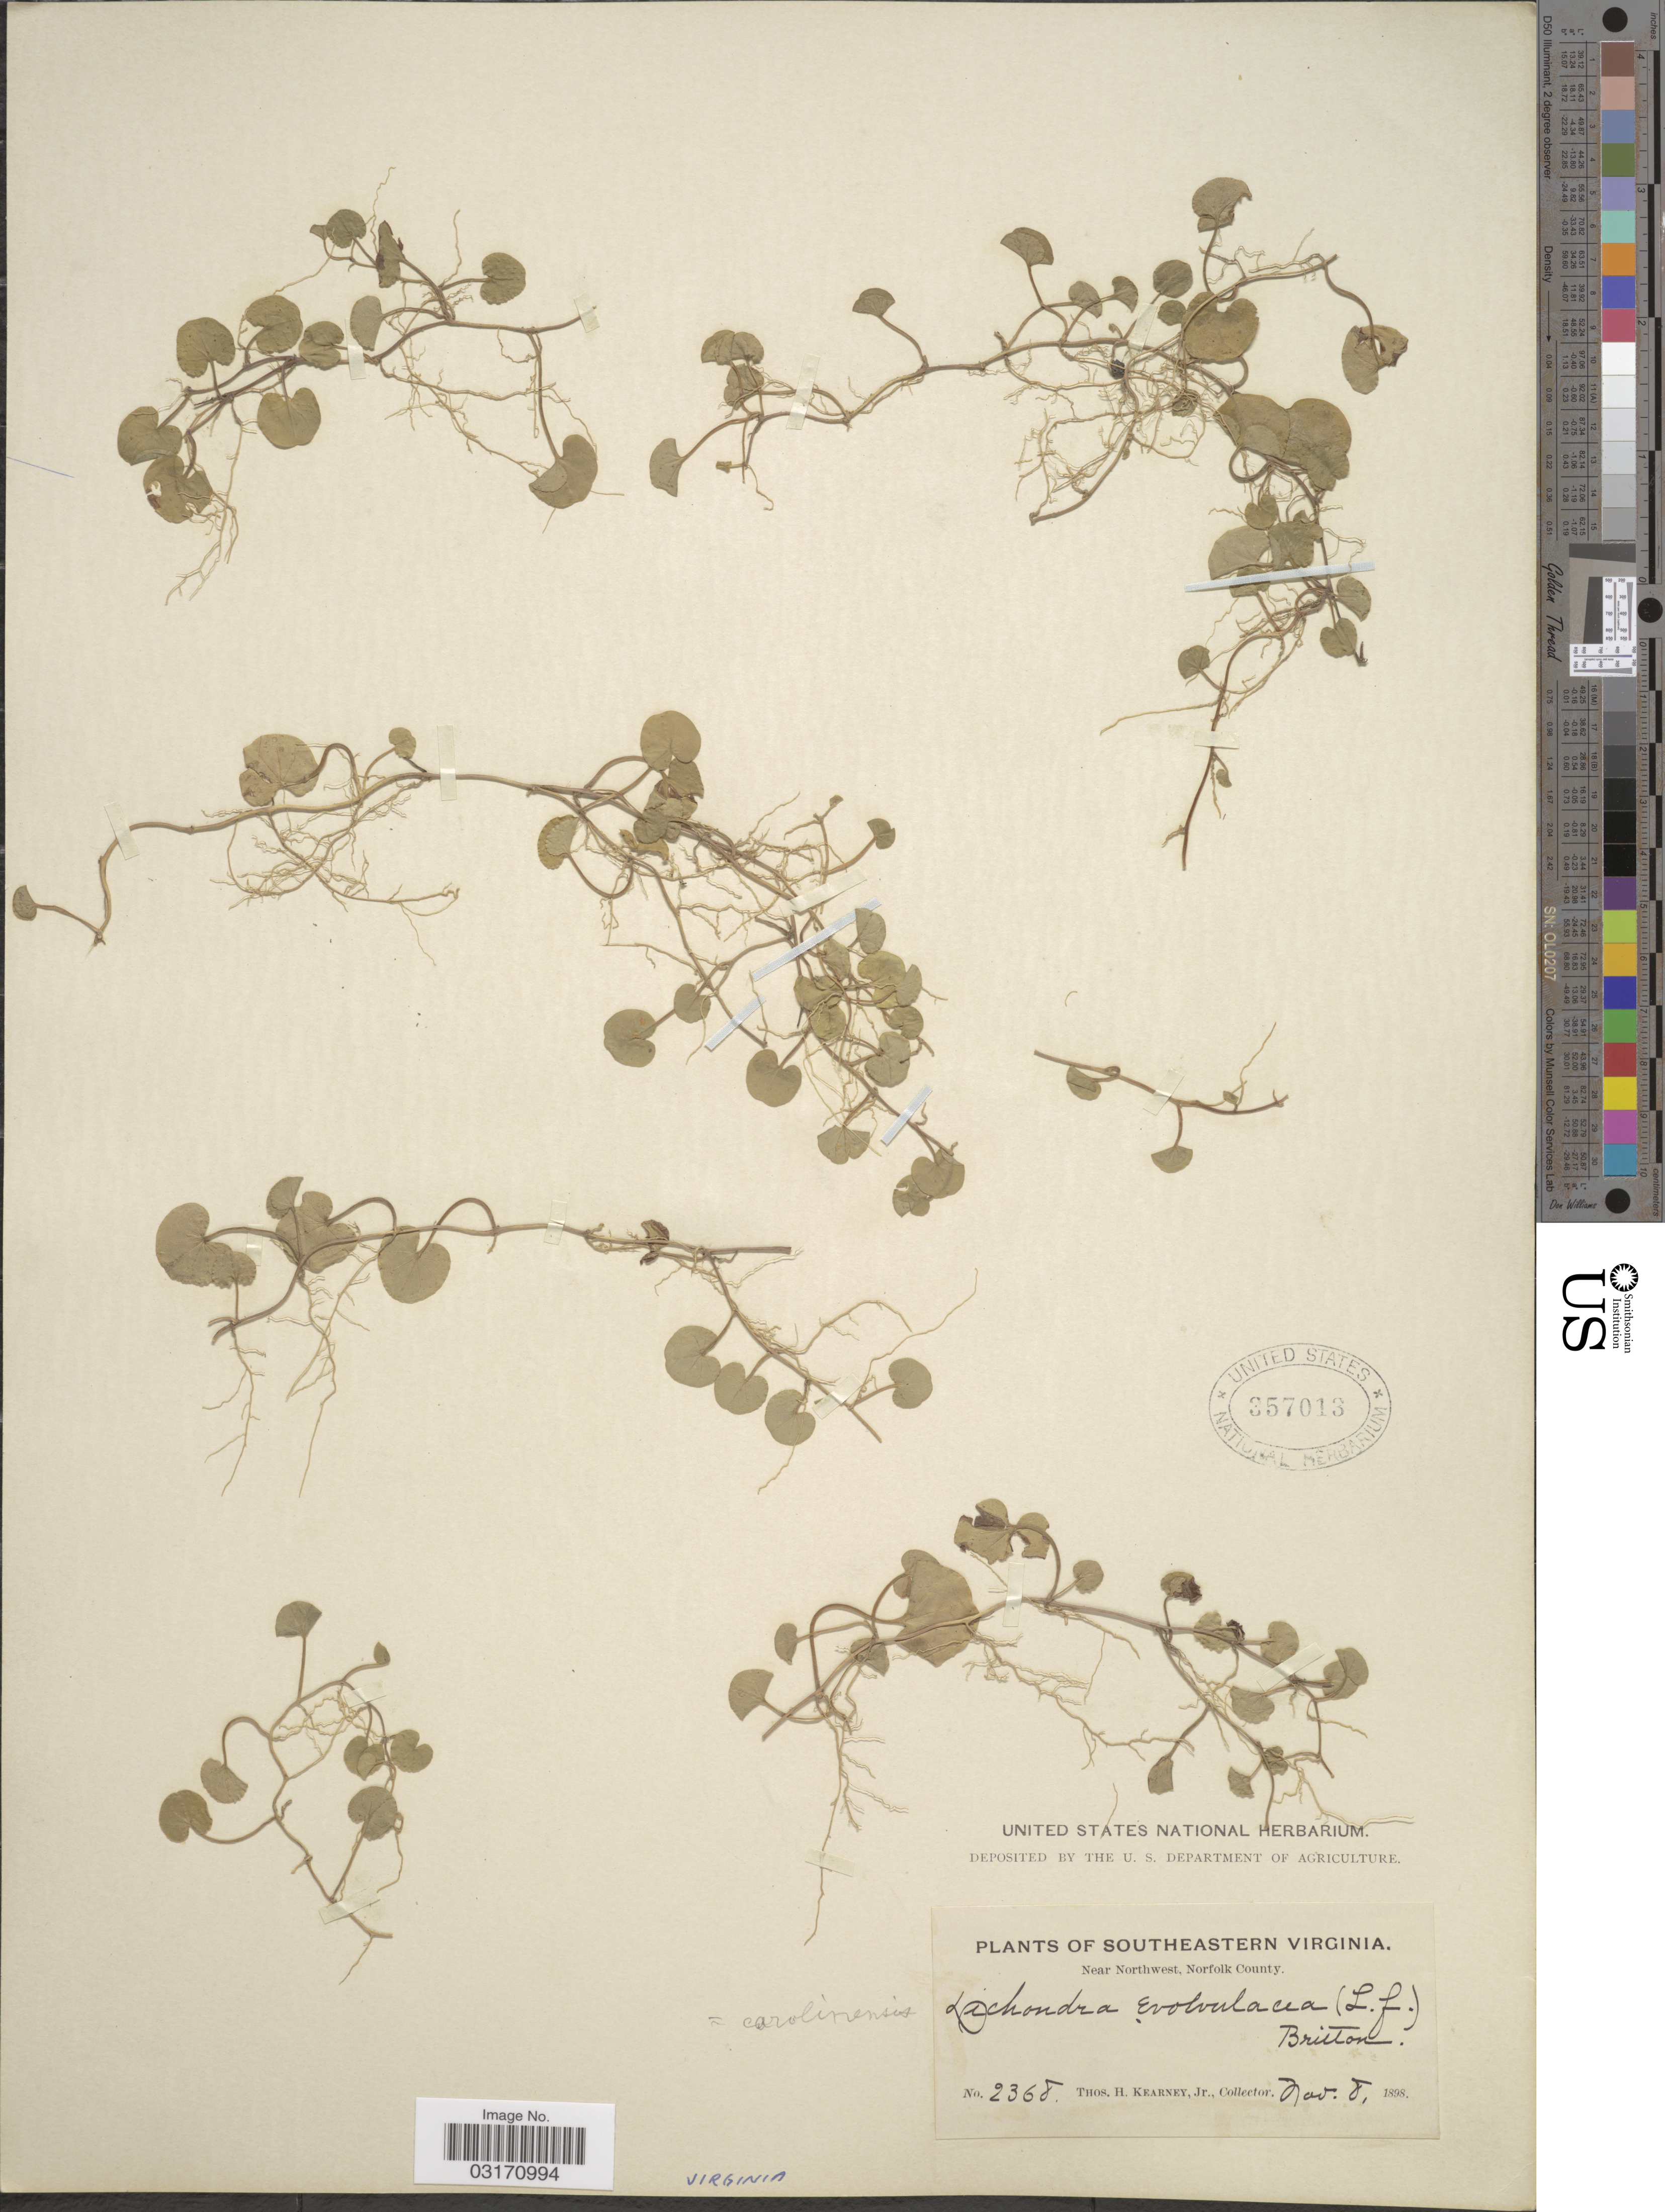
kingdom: Plantae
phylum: Tracheophyta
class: Magnoliopsida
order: Solanales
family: Convolvulaceae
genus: Dichondra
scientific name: Dichondra carolinensis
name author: Michx.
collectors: T. H. Kearney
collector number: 2368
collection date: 1898-11-08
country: United States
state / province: Virginia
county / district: City of Norfolk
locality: Southeastern Virginia. Near Northwest.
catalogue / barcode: US 357013